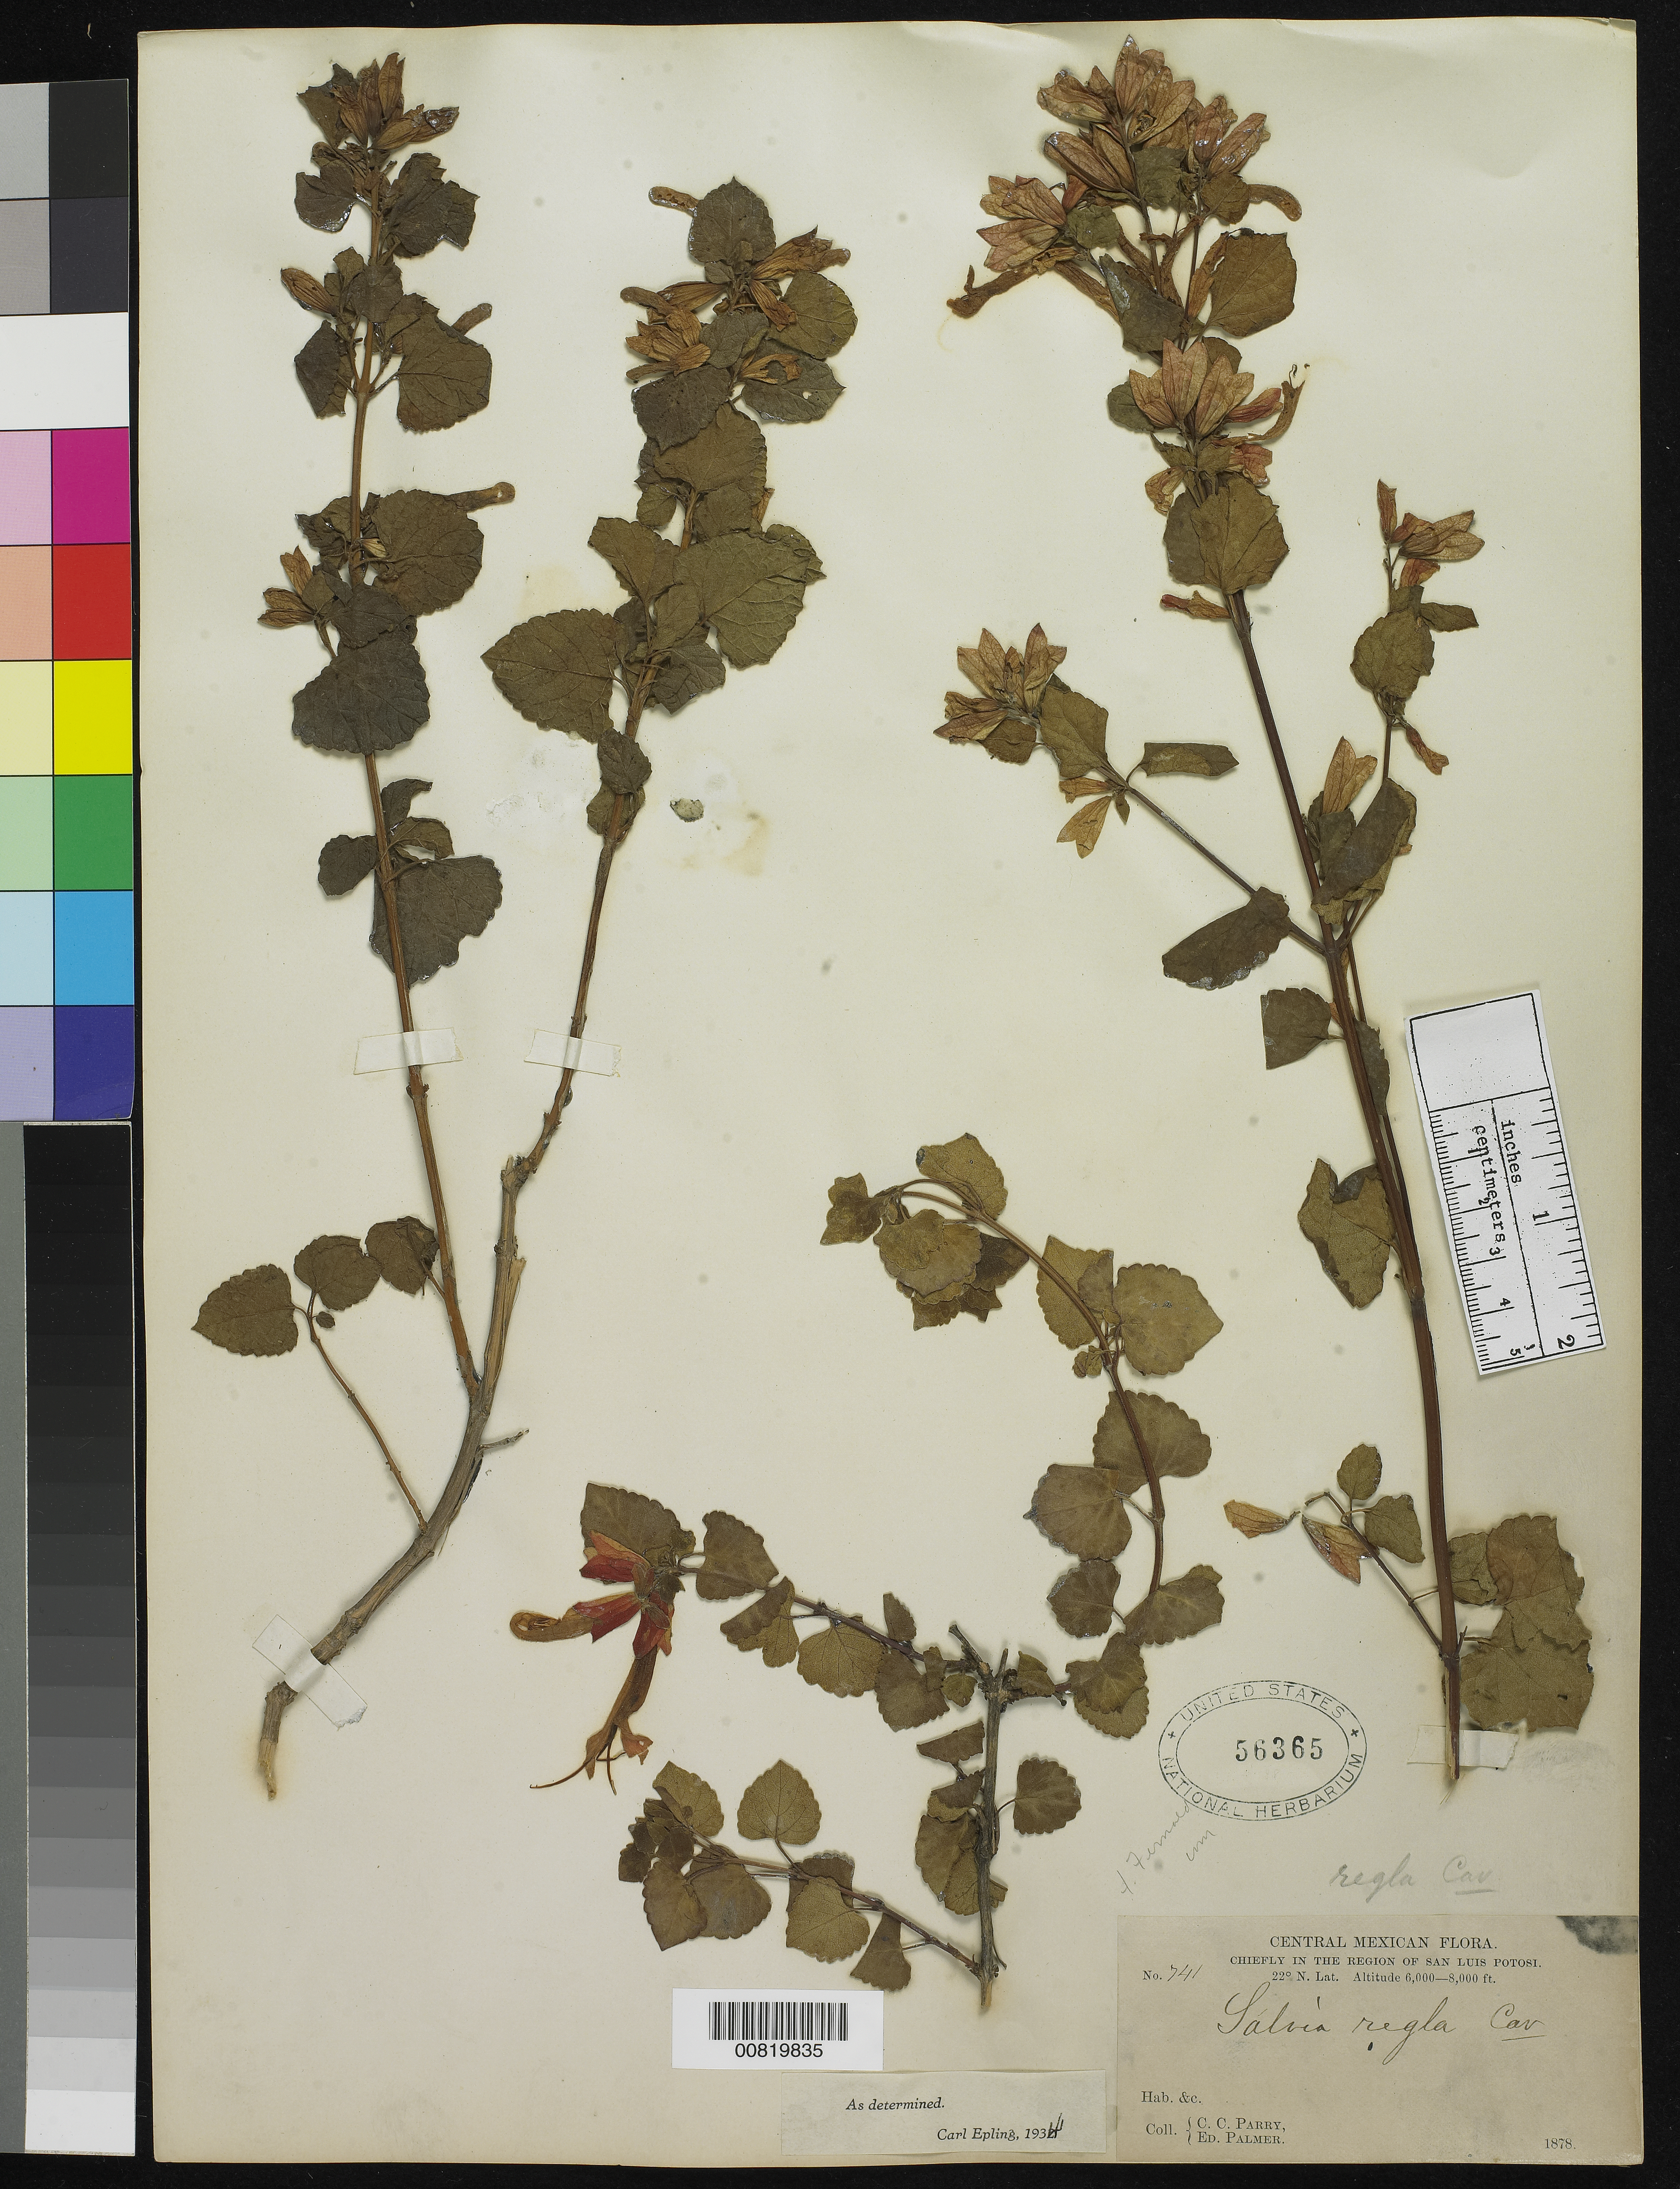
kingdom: Plantae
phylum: Tracheophyta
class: Magnoliopsida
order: Lamiales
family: Lamiaceae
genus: Salvia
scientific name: Salvia regla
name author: Cav.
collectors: C. C. Parry & E. Palmer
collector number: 741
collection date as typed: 1878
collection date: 1878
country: Mexico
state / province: San Luis Potosí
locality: Chiefly in the region of San Luis Potosí.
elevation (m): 1829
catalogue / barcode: US 56365